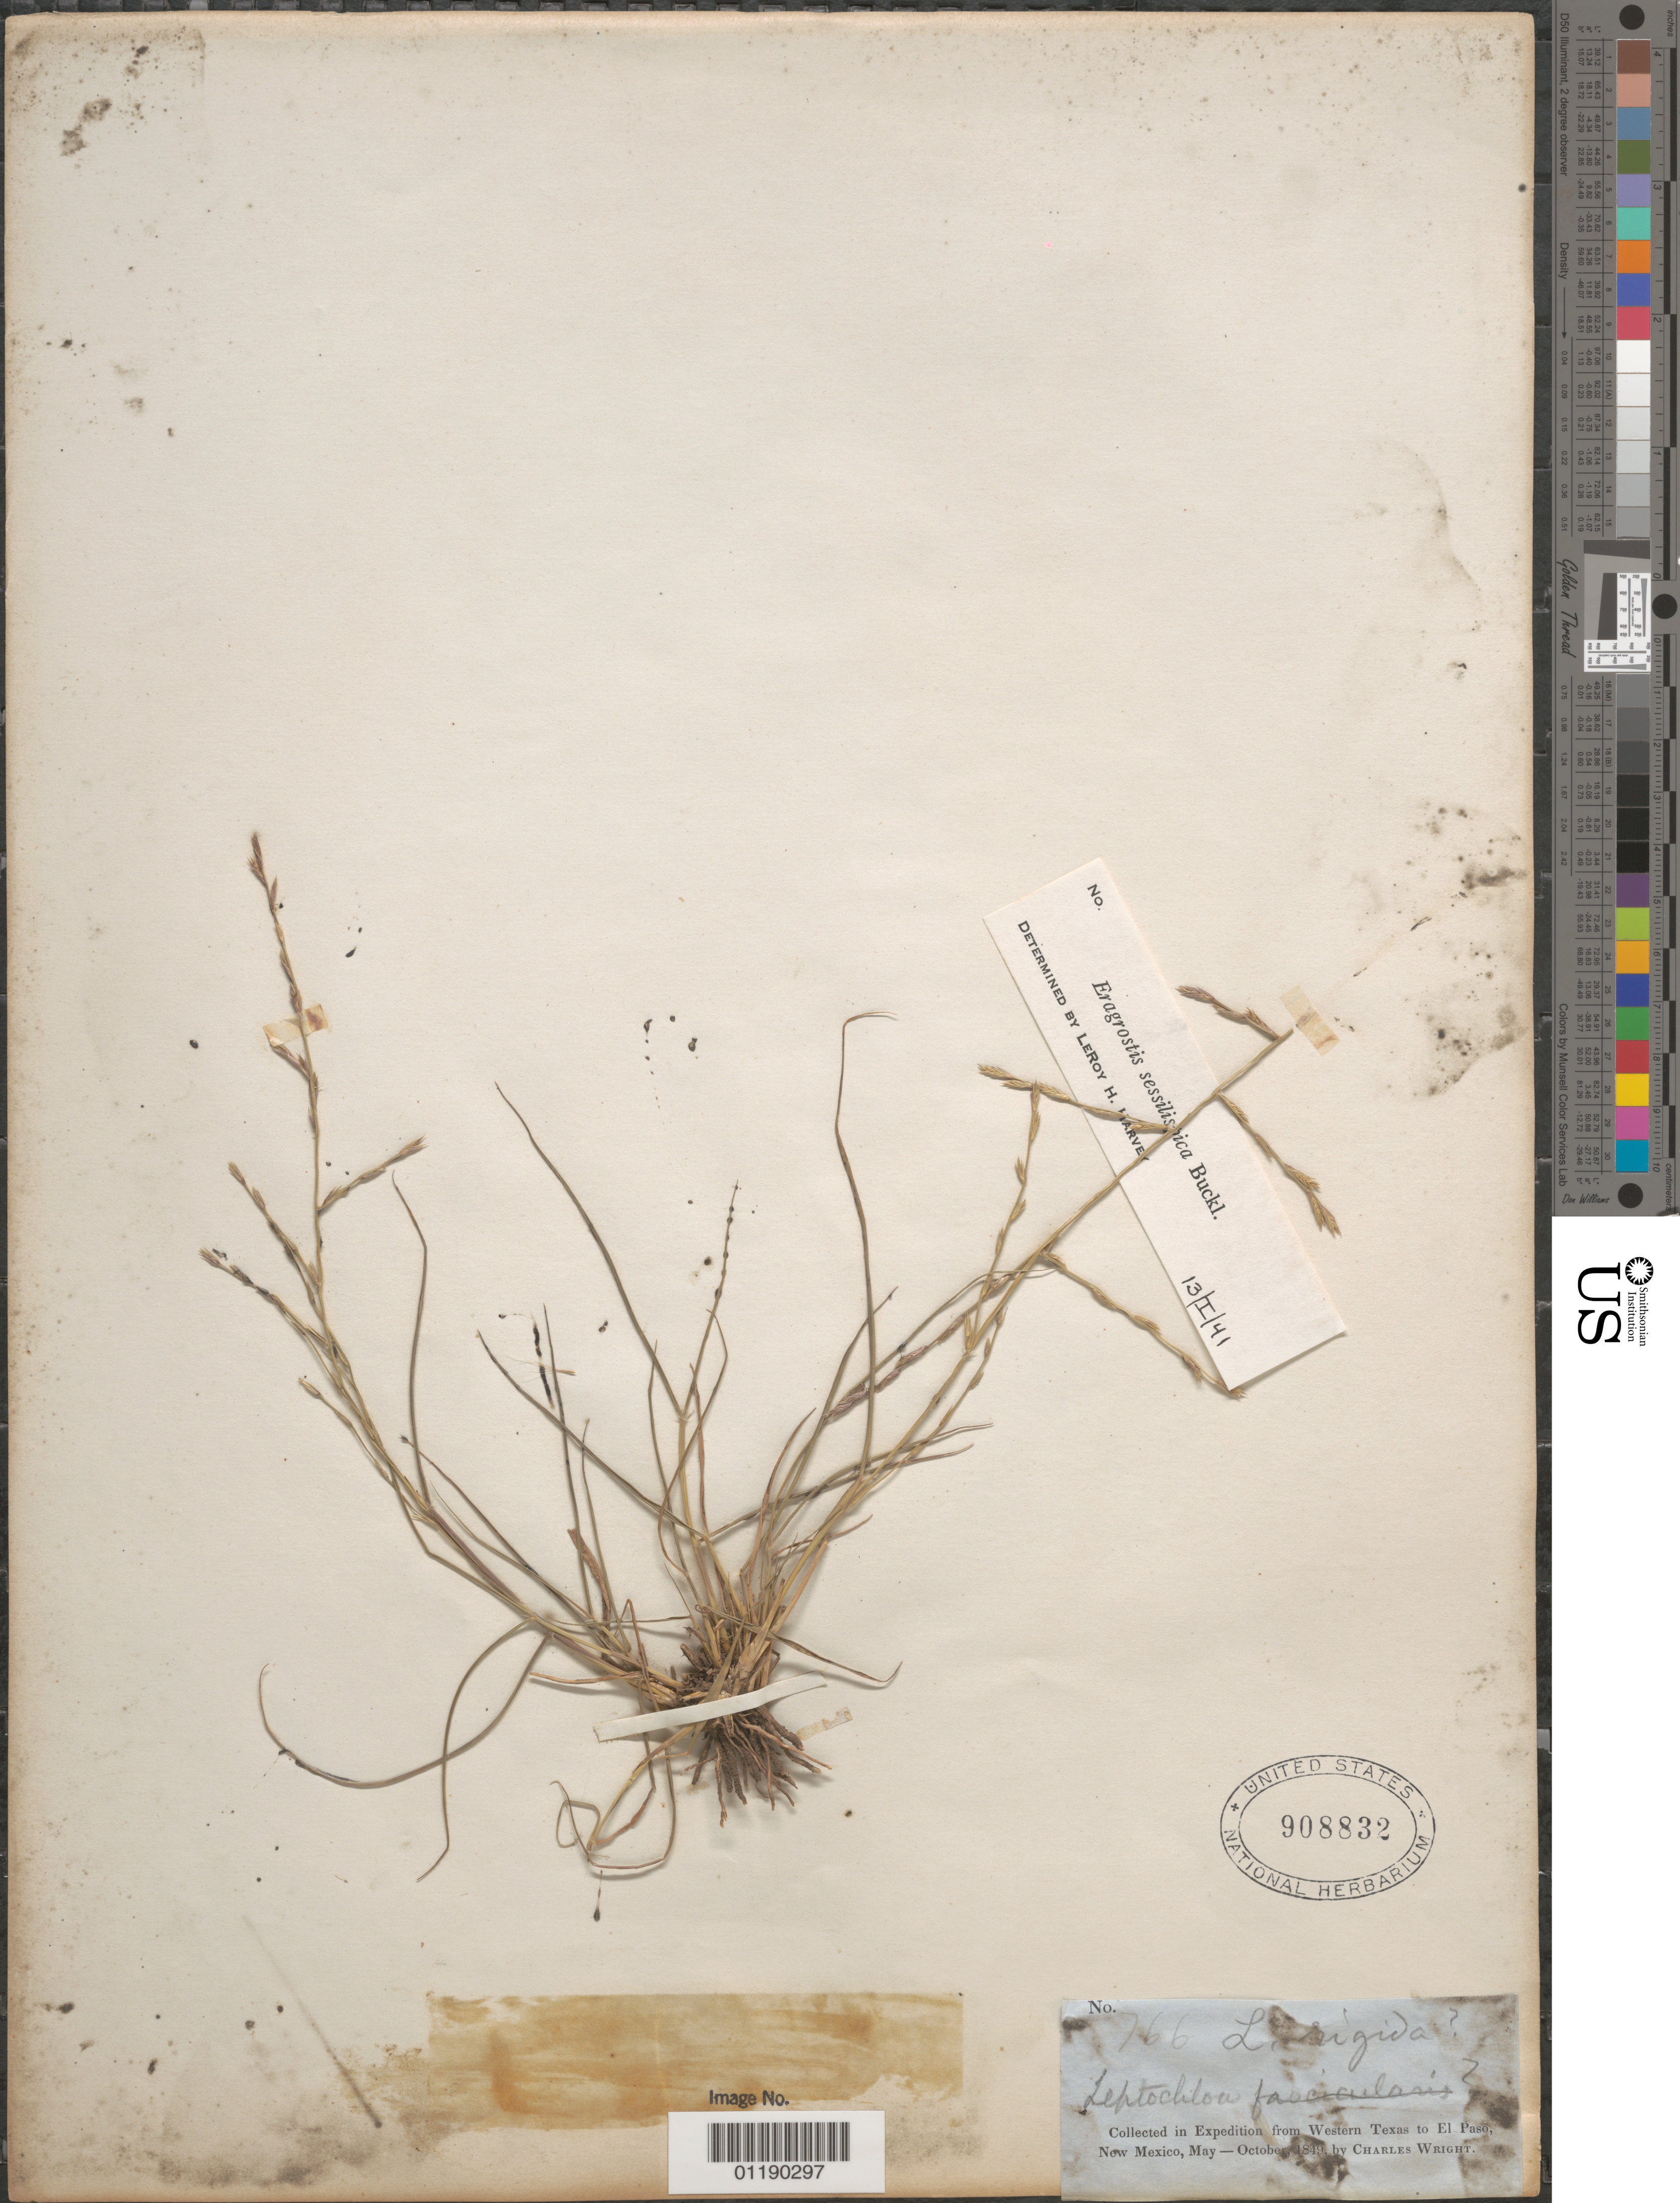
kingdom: Plantae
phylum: Tracheophyta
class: Liliopsida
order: Poales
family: Poaceae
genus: Eragrostis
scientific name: Eragrostis sessilispica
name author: Buckley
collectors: C. Wright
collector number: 766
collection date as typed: May 1849 to -- Oct 1849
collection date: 1849-05/1849-10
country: United States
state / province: New Mexico / Texas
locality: W Texas to El Paso, New Mexico.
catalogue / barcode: US 908832